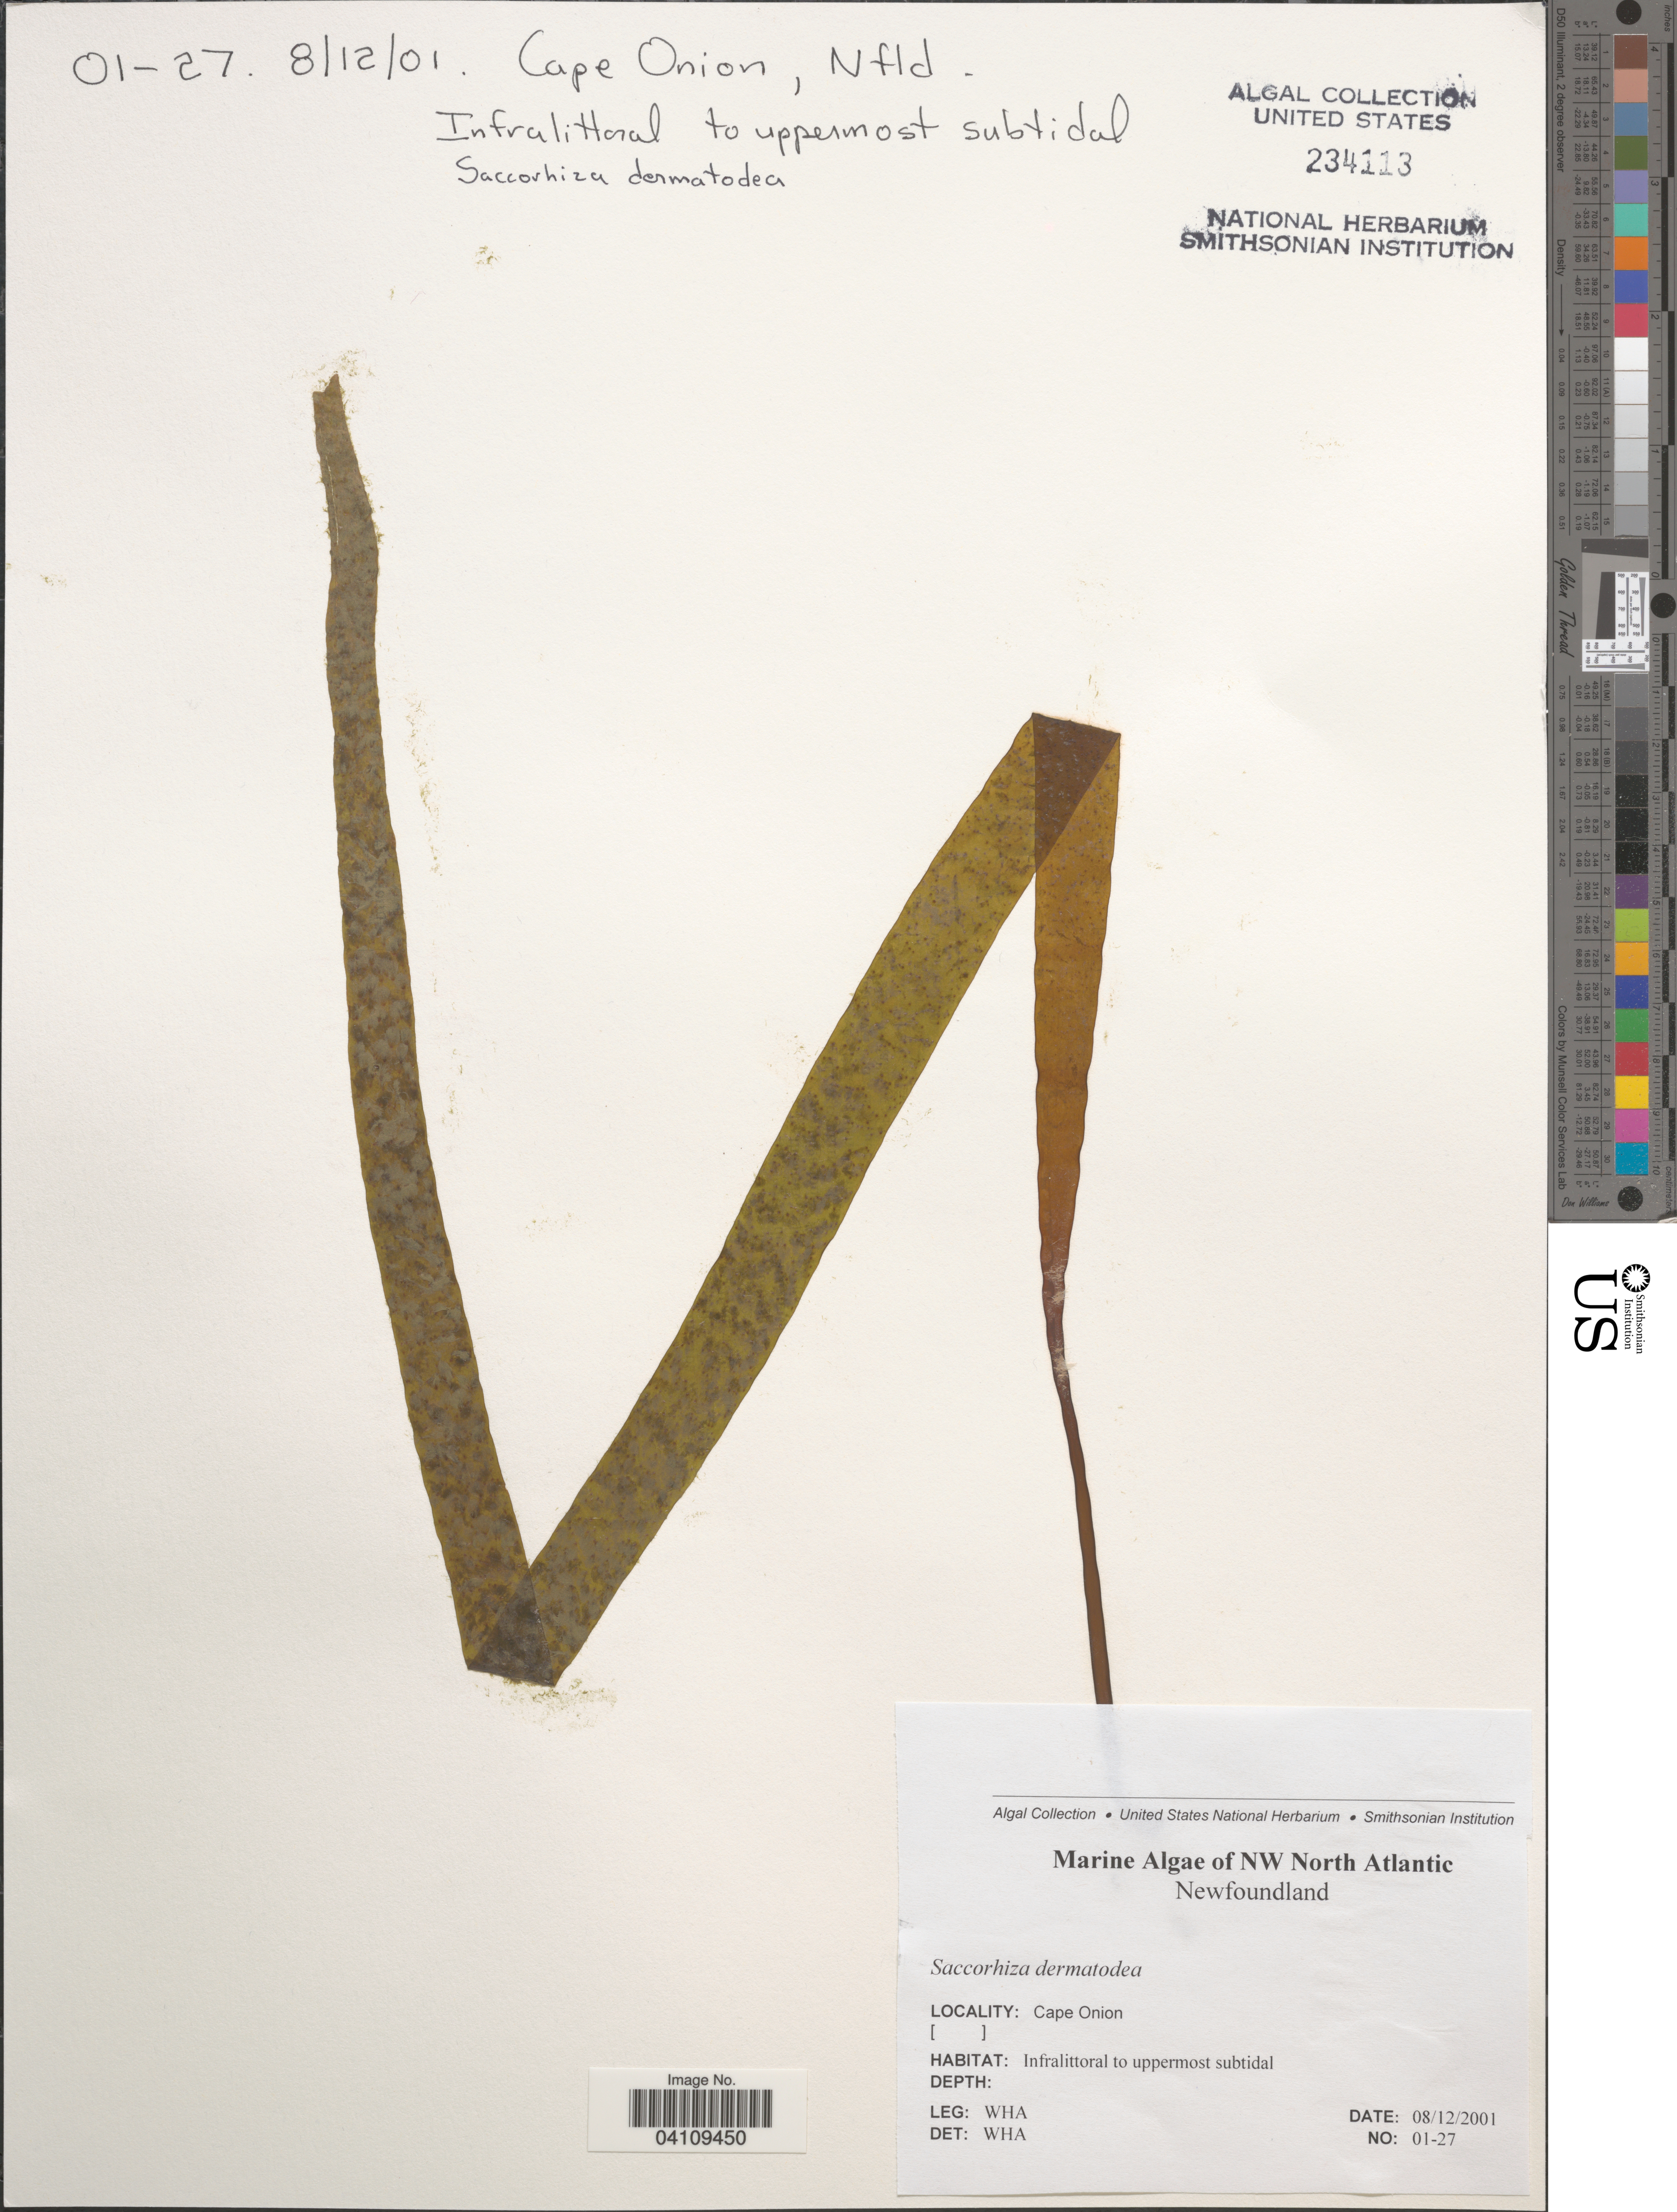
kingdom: Chromista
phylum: Foraminifera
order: Astrorhizida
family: Hyperamminidae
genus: Saccorhiza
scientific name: Saccorhiza dermatodea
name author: (Bach. Pyl.) J. Agardh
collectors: W. H. Adey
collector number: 01-27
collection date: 2001-12-08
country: Canada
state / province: Newfoundland and Labrador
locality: NW North Atlantic. Cape Onion.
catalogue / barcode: US 234113